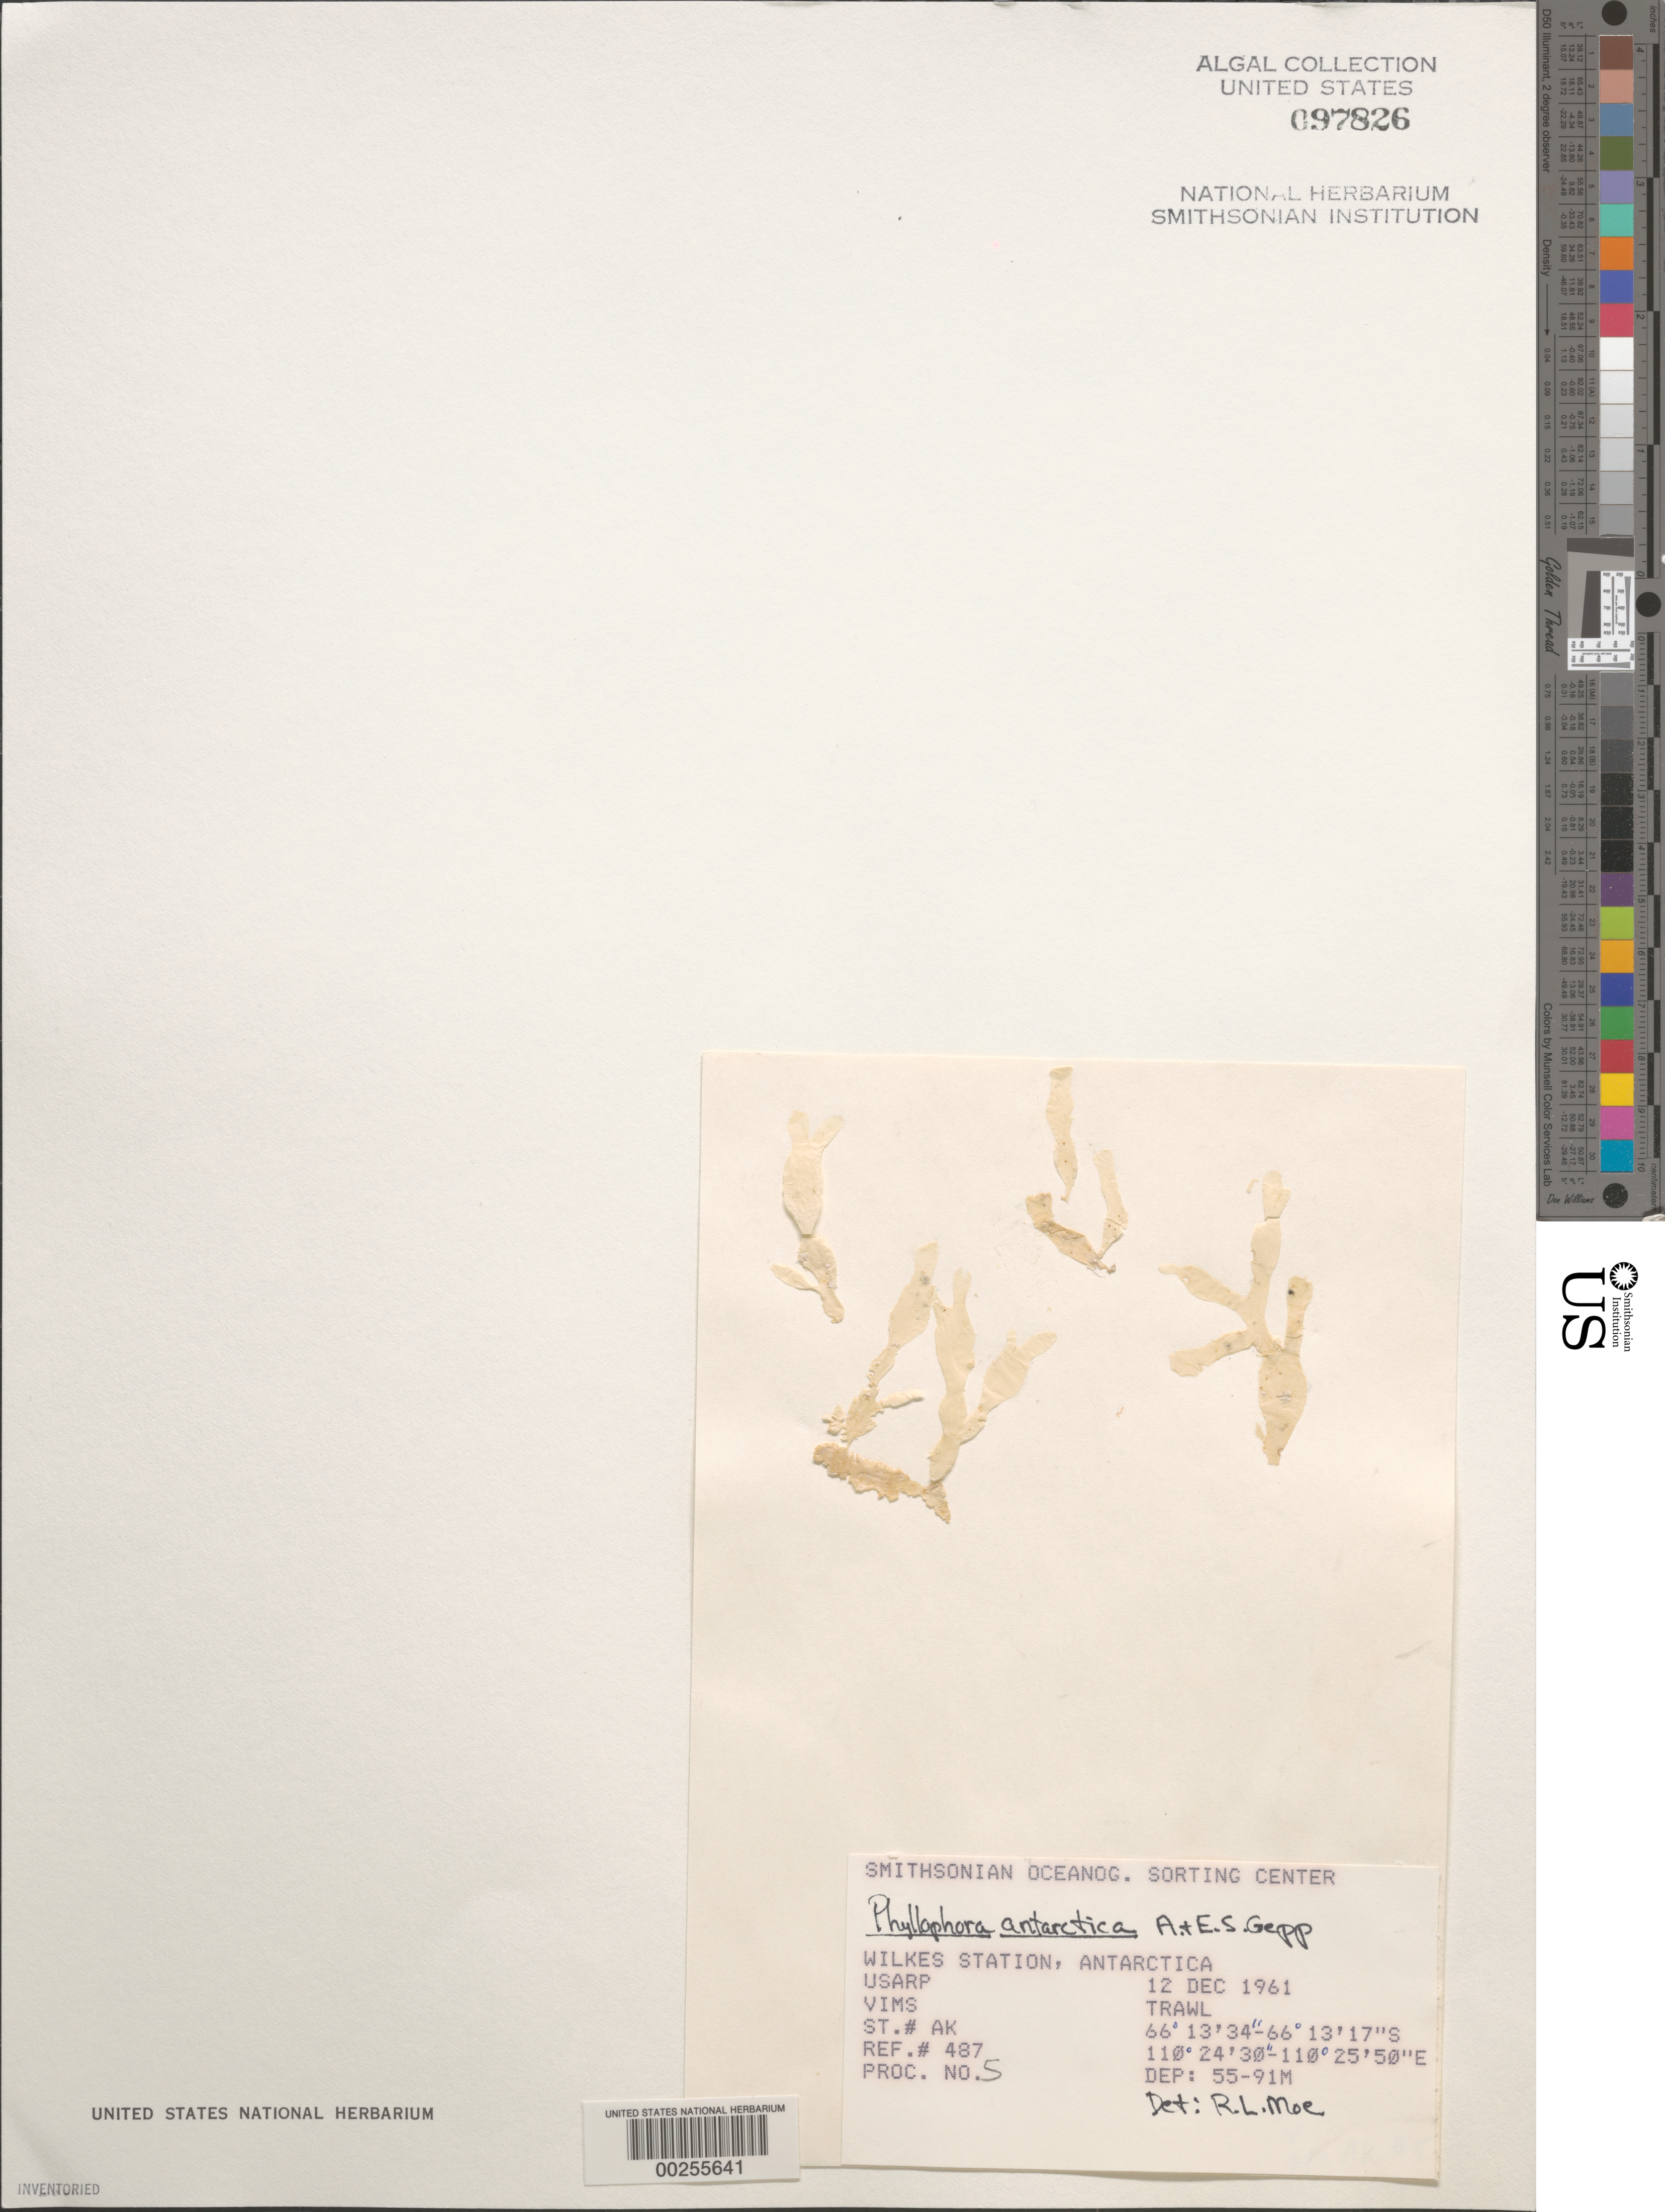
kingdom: Plantae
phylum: Rhodophyta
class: Florideophyceae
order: Gigartinales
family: Phyllophoraceae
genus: Phyllophora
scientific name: Phyllophora antarctica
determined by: Moe, R. L.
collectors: -. Vims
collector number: Station AK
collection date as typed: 12 Dec 1961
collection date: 1961-12-12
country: Antarctica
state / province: Wilkes Land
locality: Wilkes Station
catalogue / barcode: US 97826